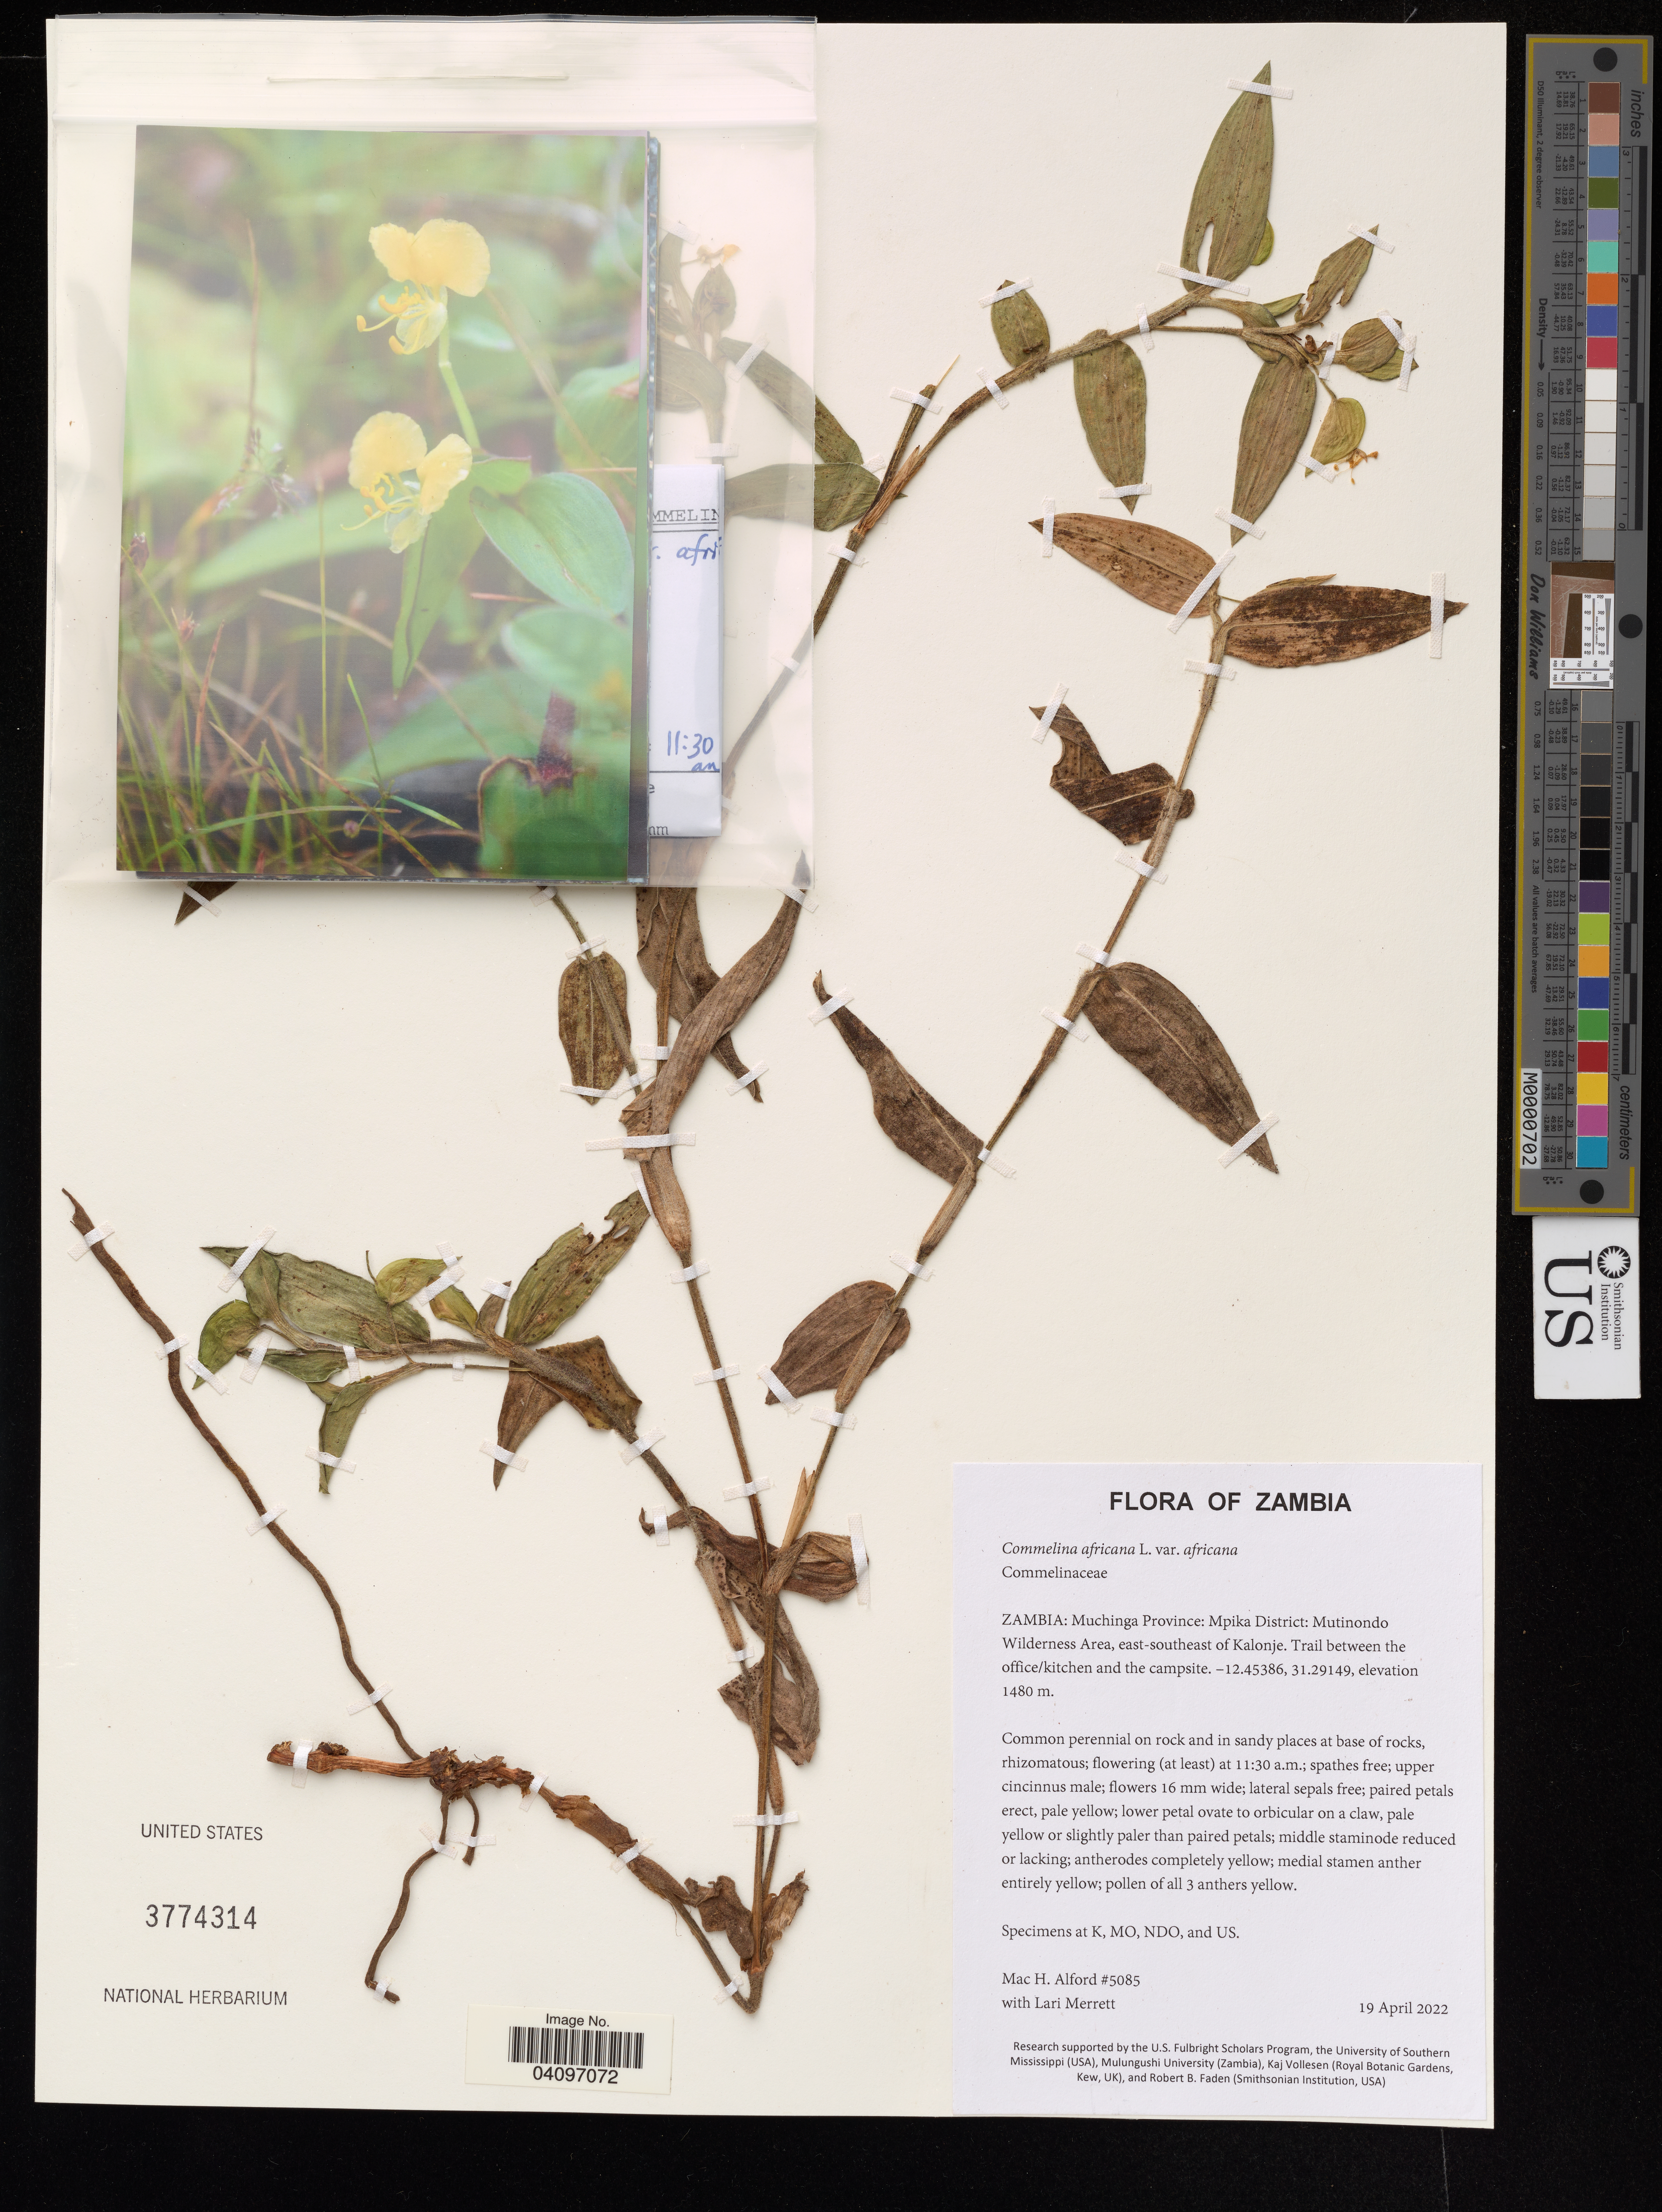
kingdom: Plantae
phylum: Tracheophyta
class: Liliopsida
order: Commelinales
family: Commelinaceae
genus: Commelina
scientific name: Commelina africana var. africana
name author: L.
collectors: M. H. Alford & L. Merrett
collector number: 5085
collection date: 2022-04-19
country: Zambia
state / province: Muchinga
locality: Mpika District: Mutinondo Wilderness Area, east-southeast of Kalonje, Trail between the office/kitchen and the campsite.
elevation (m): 1480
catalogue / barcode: US 3774314